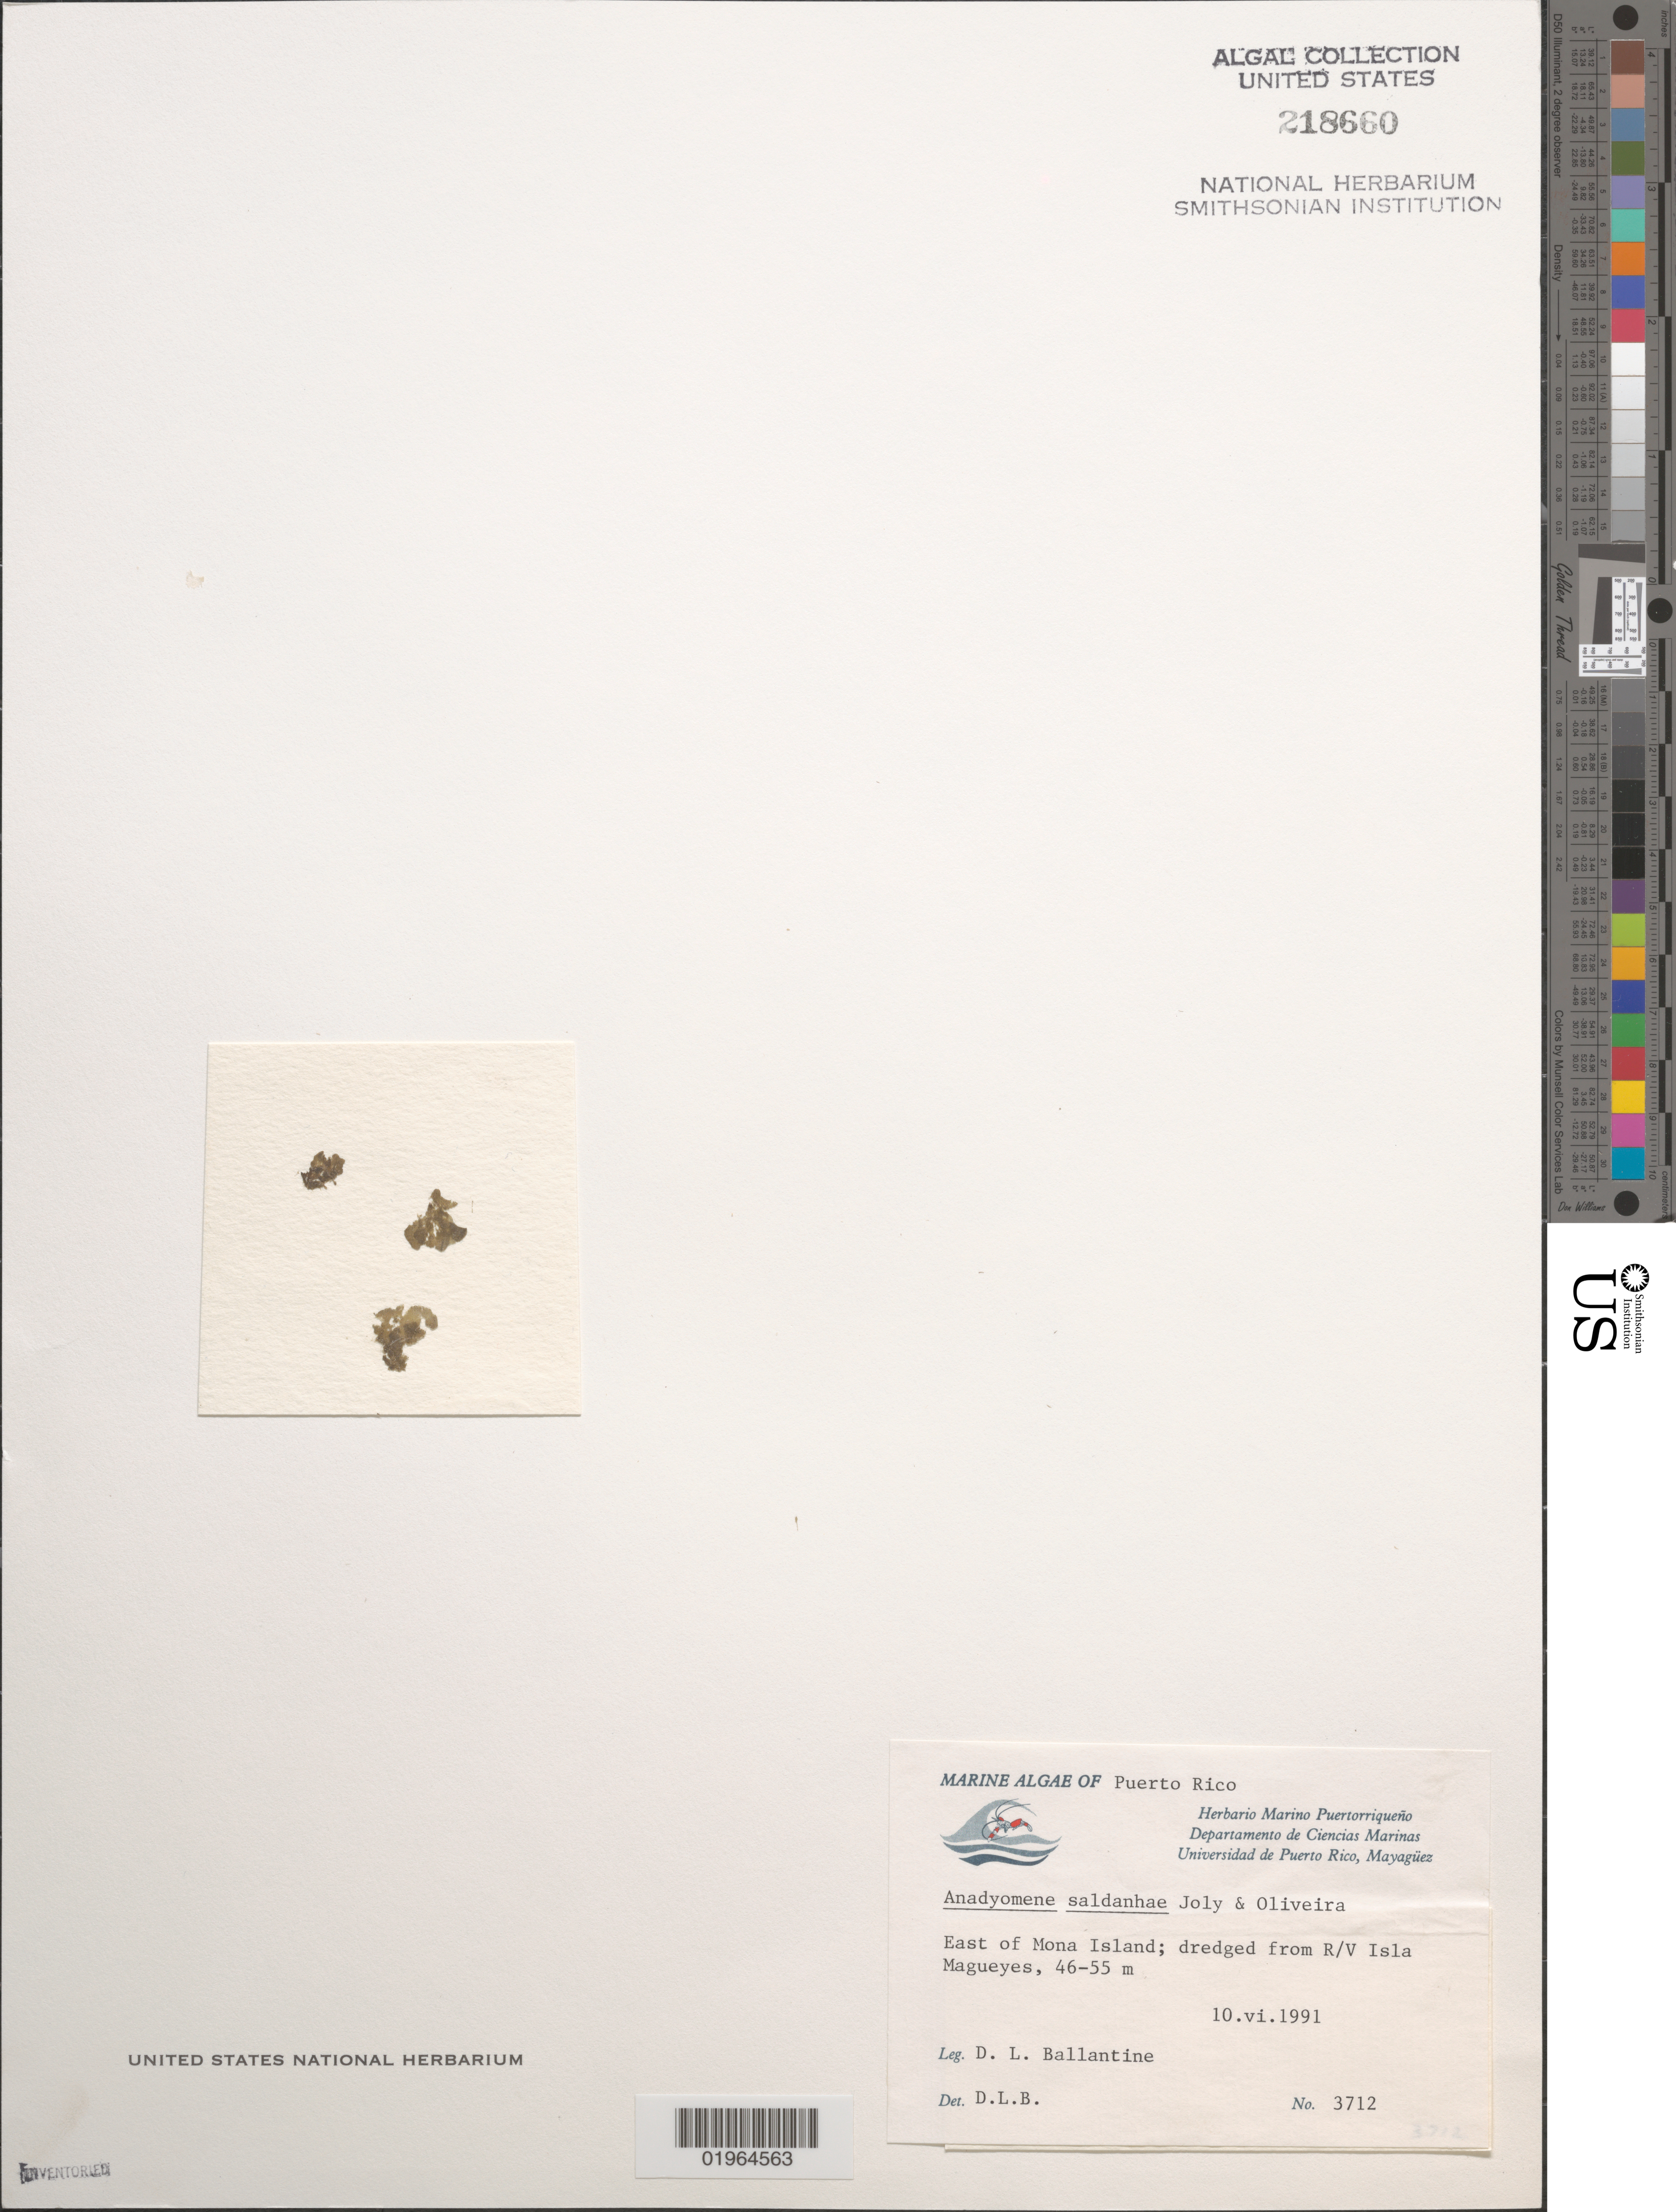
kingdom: Plantae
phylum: Chlorophyta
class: Ulvophyceae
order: Cladophorales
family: Anadyomenaceae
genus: Anadyomene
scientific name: Anadyomene saldanhae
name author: A.B. Joly & E.C. Oliveira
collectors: D.L. Ballantine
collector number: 3712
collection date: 1991-06-10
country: Puerto Rico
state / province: Mayaguëz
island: Mona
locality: East of Mona Island; dredged from R/V Isla Magueyes.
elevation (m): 46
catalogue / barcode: US 218660